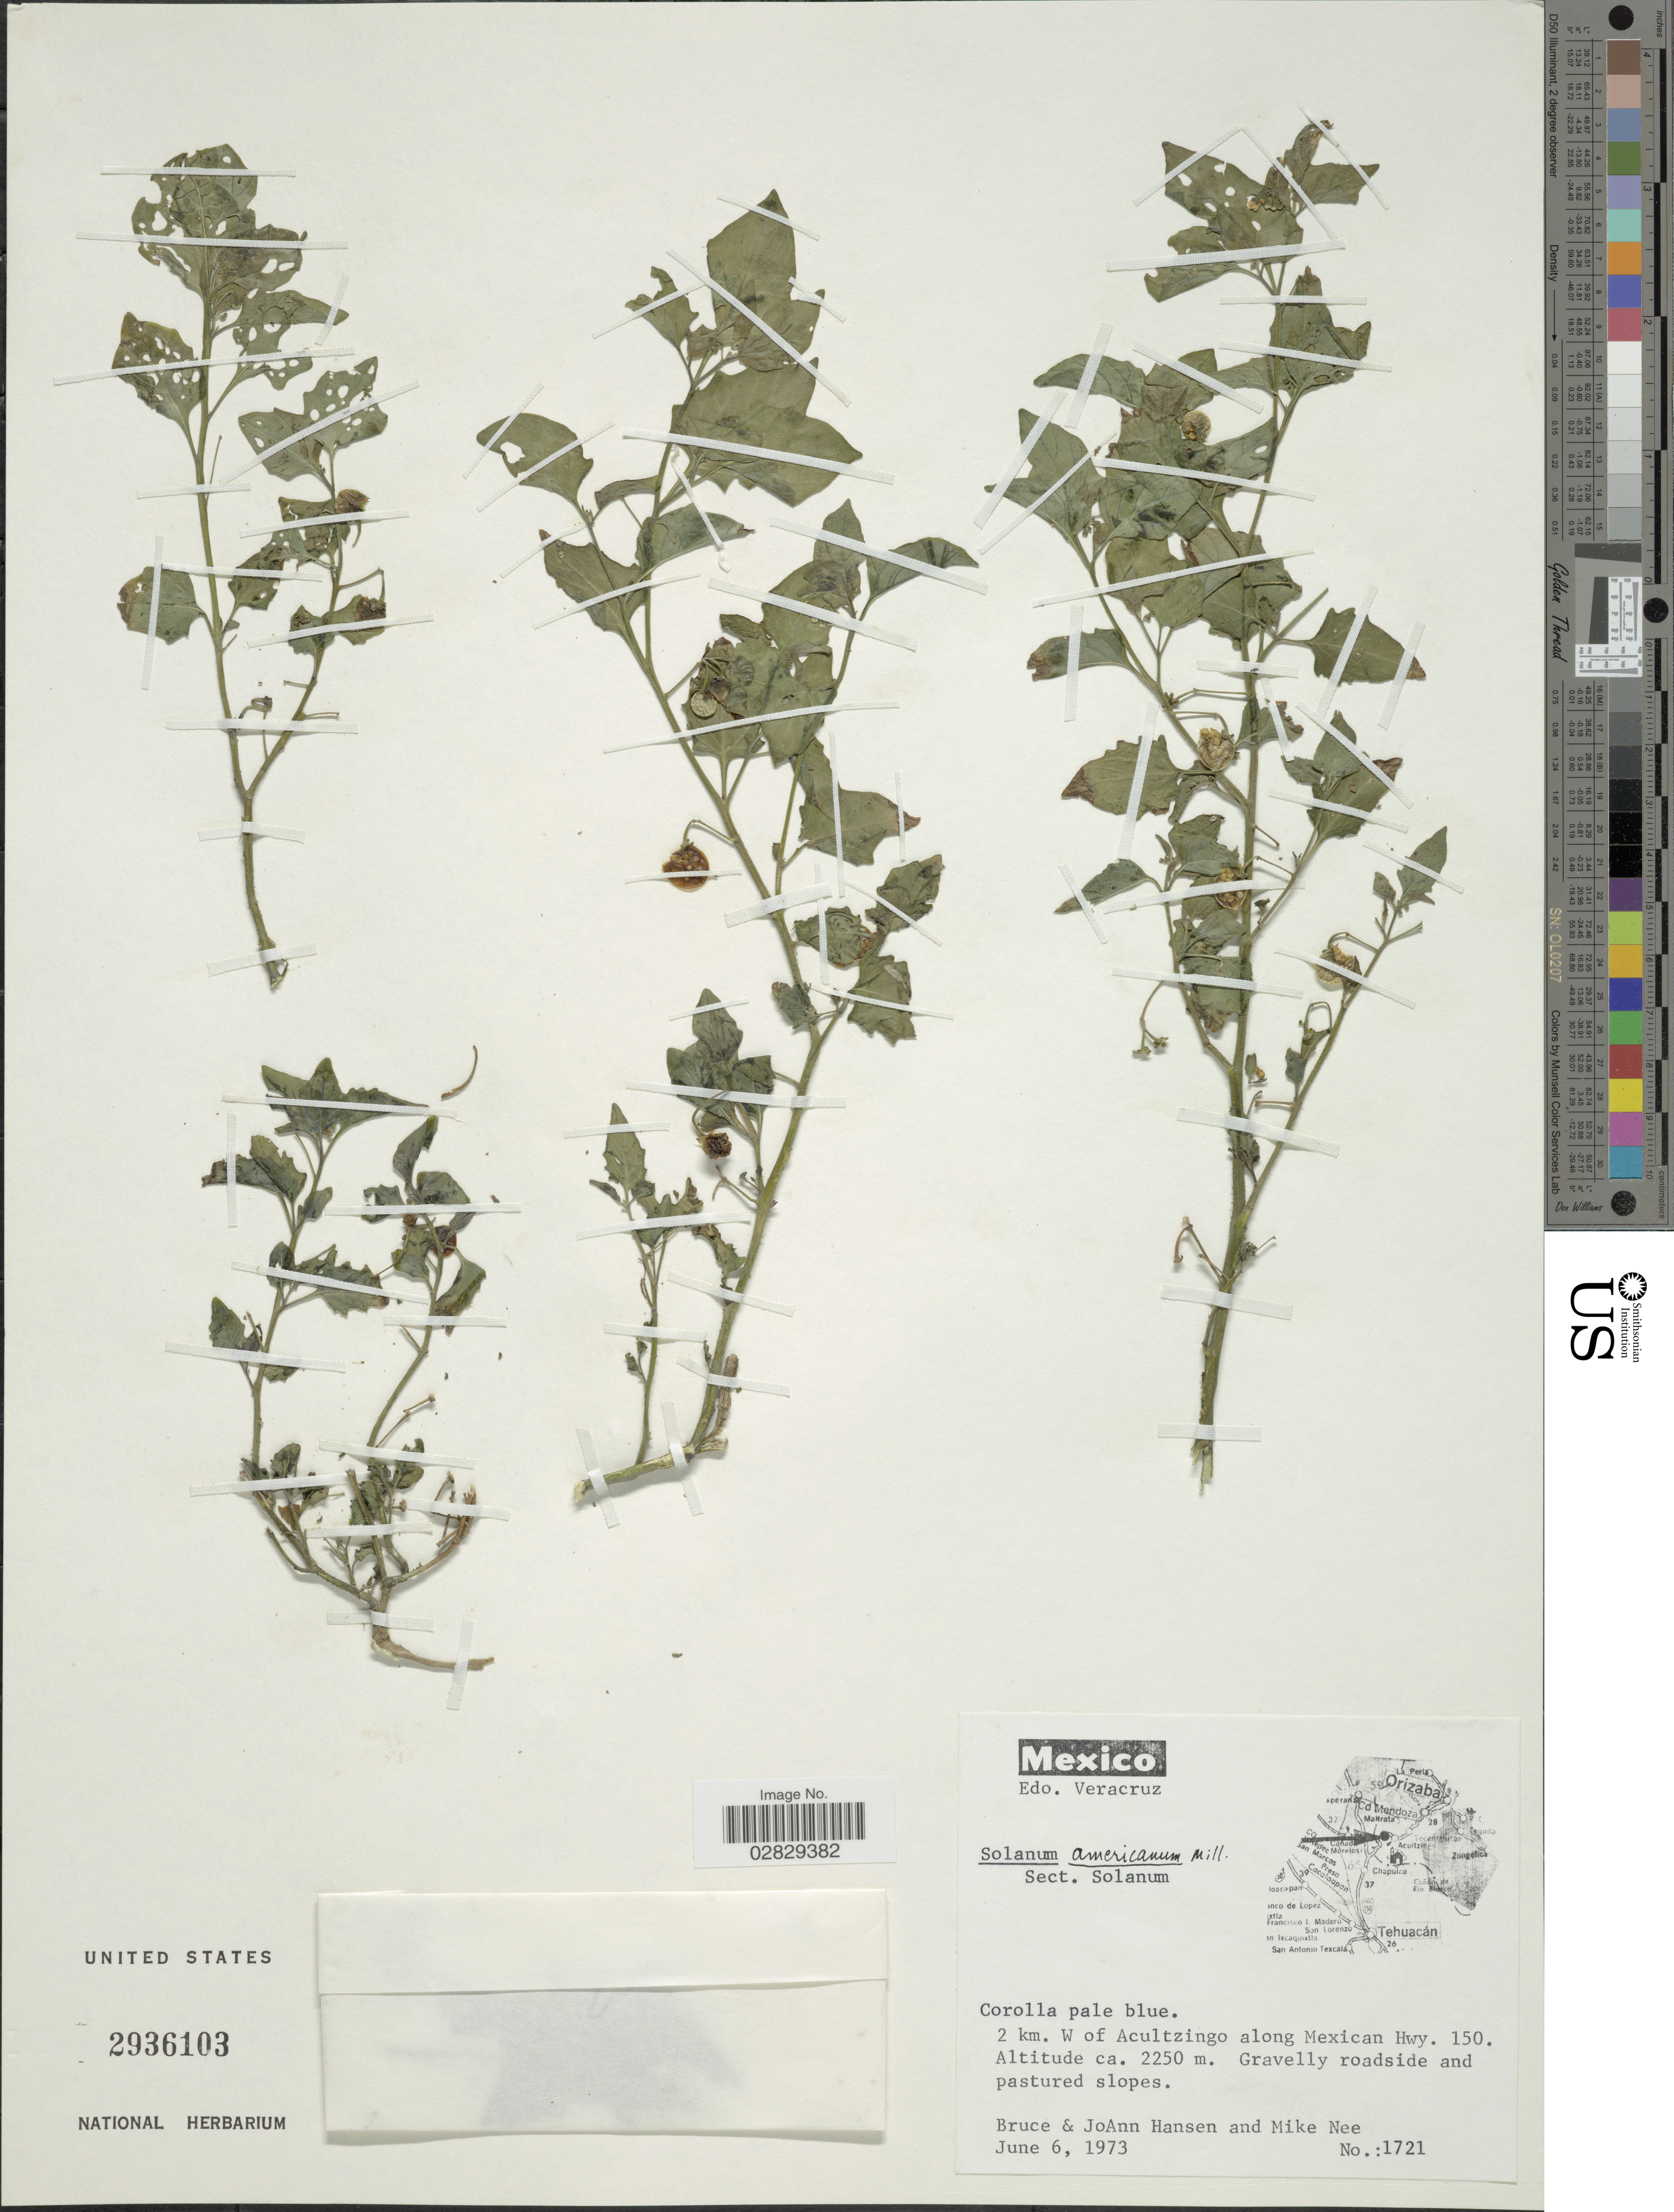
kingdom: Plantae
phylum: Tracheophyta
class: Magnoliopsida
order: Solanales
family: Solanaceae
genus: Solanum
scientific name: Solanum americanum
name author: Mill.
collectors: B. Hansen, J. Hansen & M. Nee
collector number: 1721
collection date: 1973-06-06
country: Mexico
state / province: Veracruz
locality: Edo. Veracruz. 2 km. W of Acultzingo along Mexican Hwy. 150.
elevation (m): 2250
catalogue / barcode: US 2936103